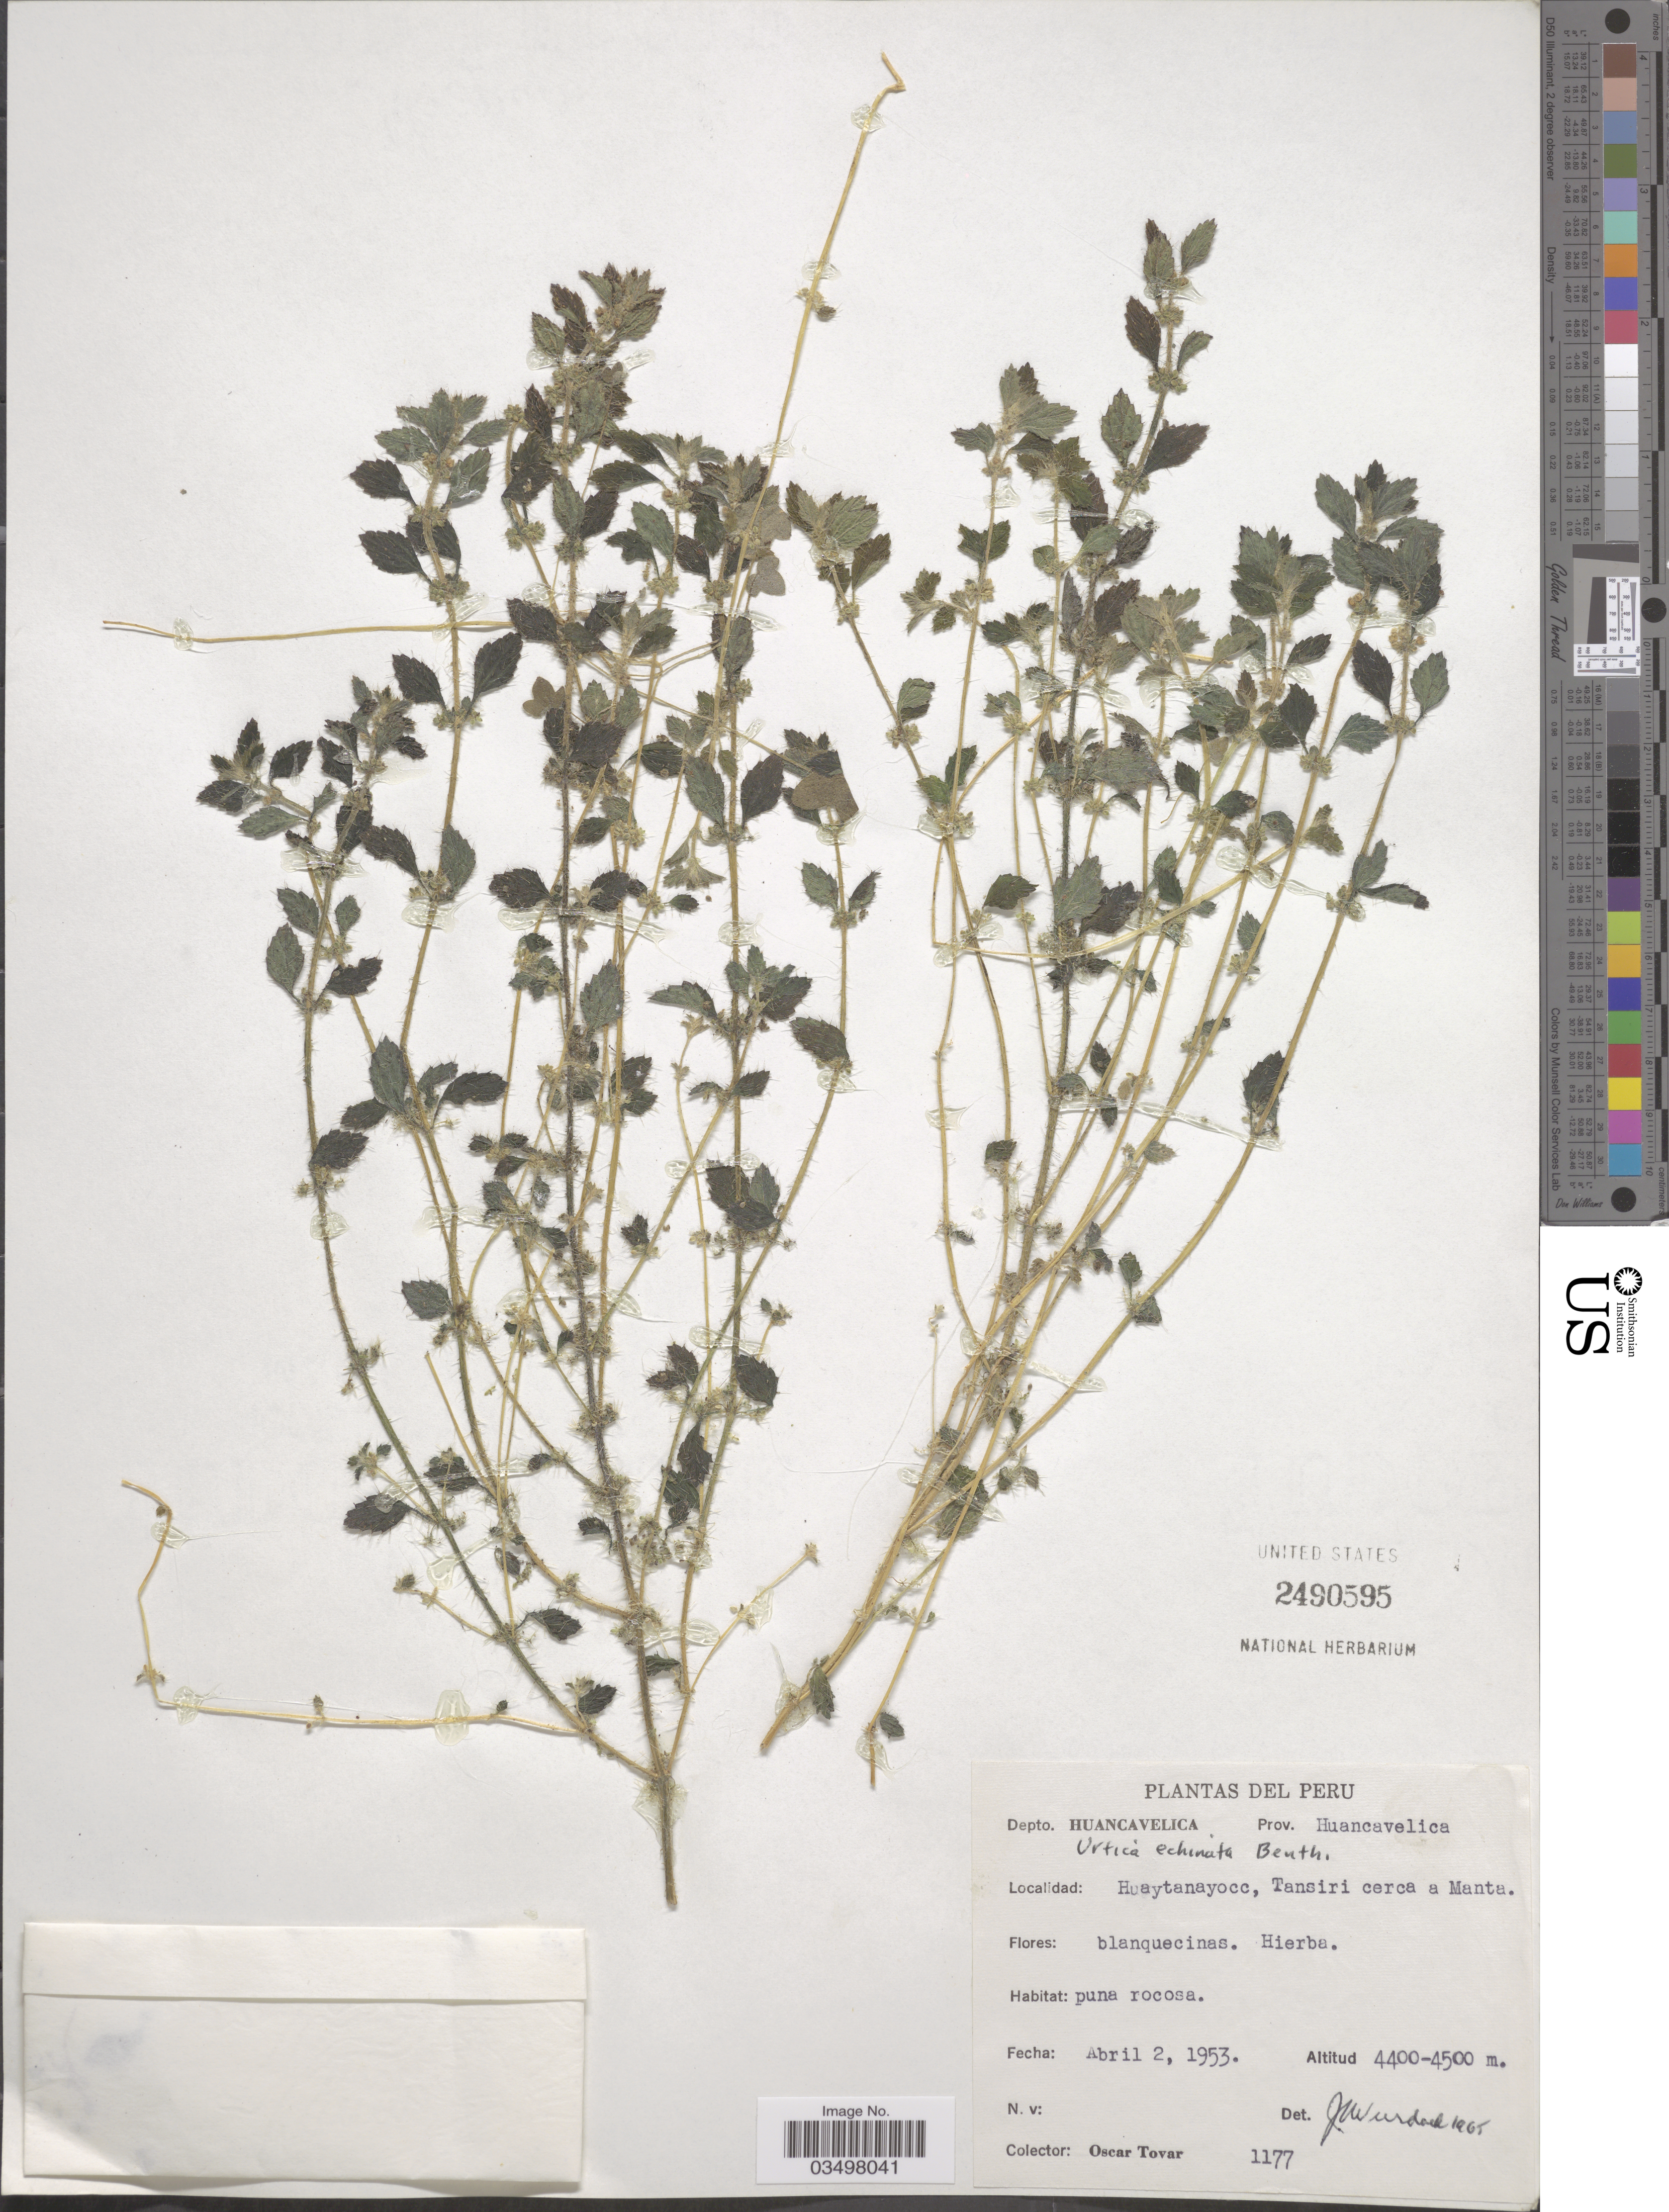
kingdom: Plantae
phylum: Tracheophyta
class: Magnoliopsida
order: Rosales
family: Urticaceae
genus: Urtica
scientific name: Urtica echinata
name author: Benth.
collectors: Ó. Tovar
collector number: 1177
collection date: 1953-04-02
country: Peru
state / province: Huancavelica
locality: Depto Huancavelica. Huaytanayocc, Tansiri cerca a Manta.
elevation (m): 4400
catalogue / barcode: US 2490595